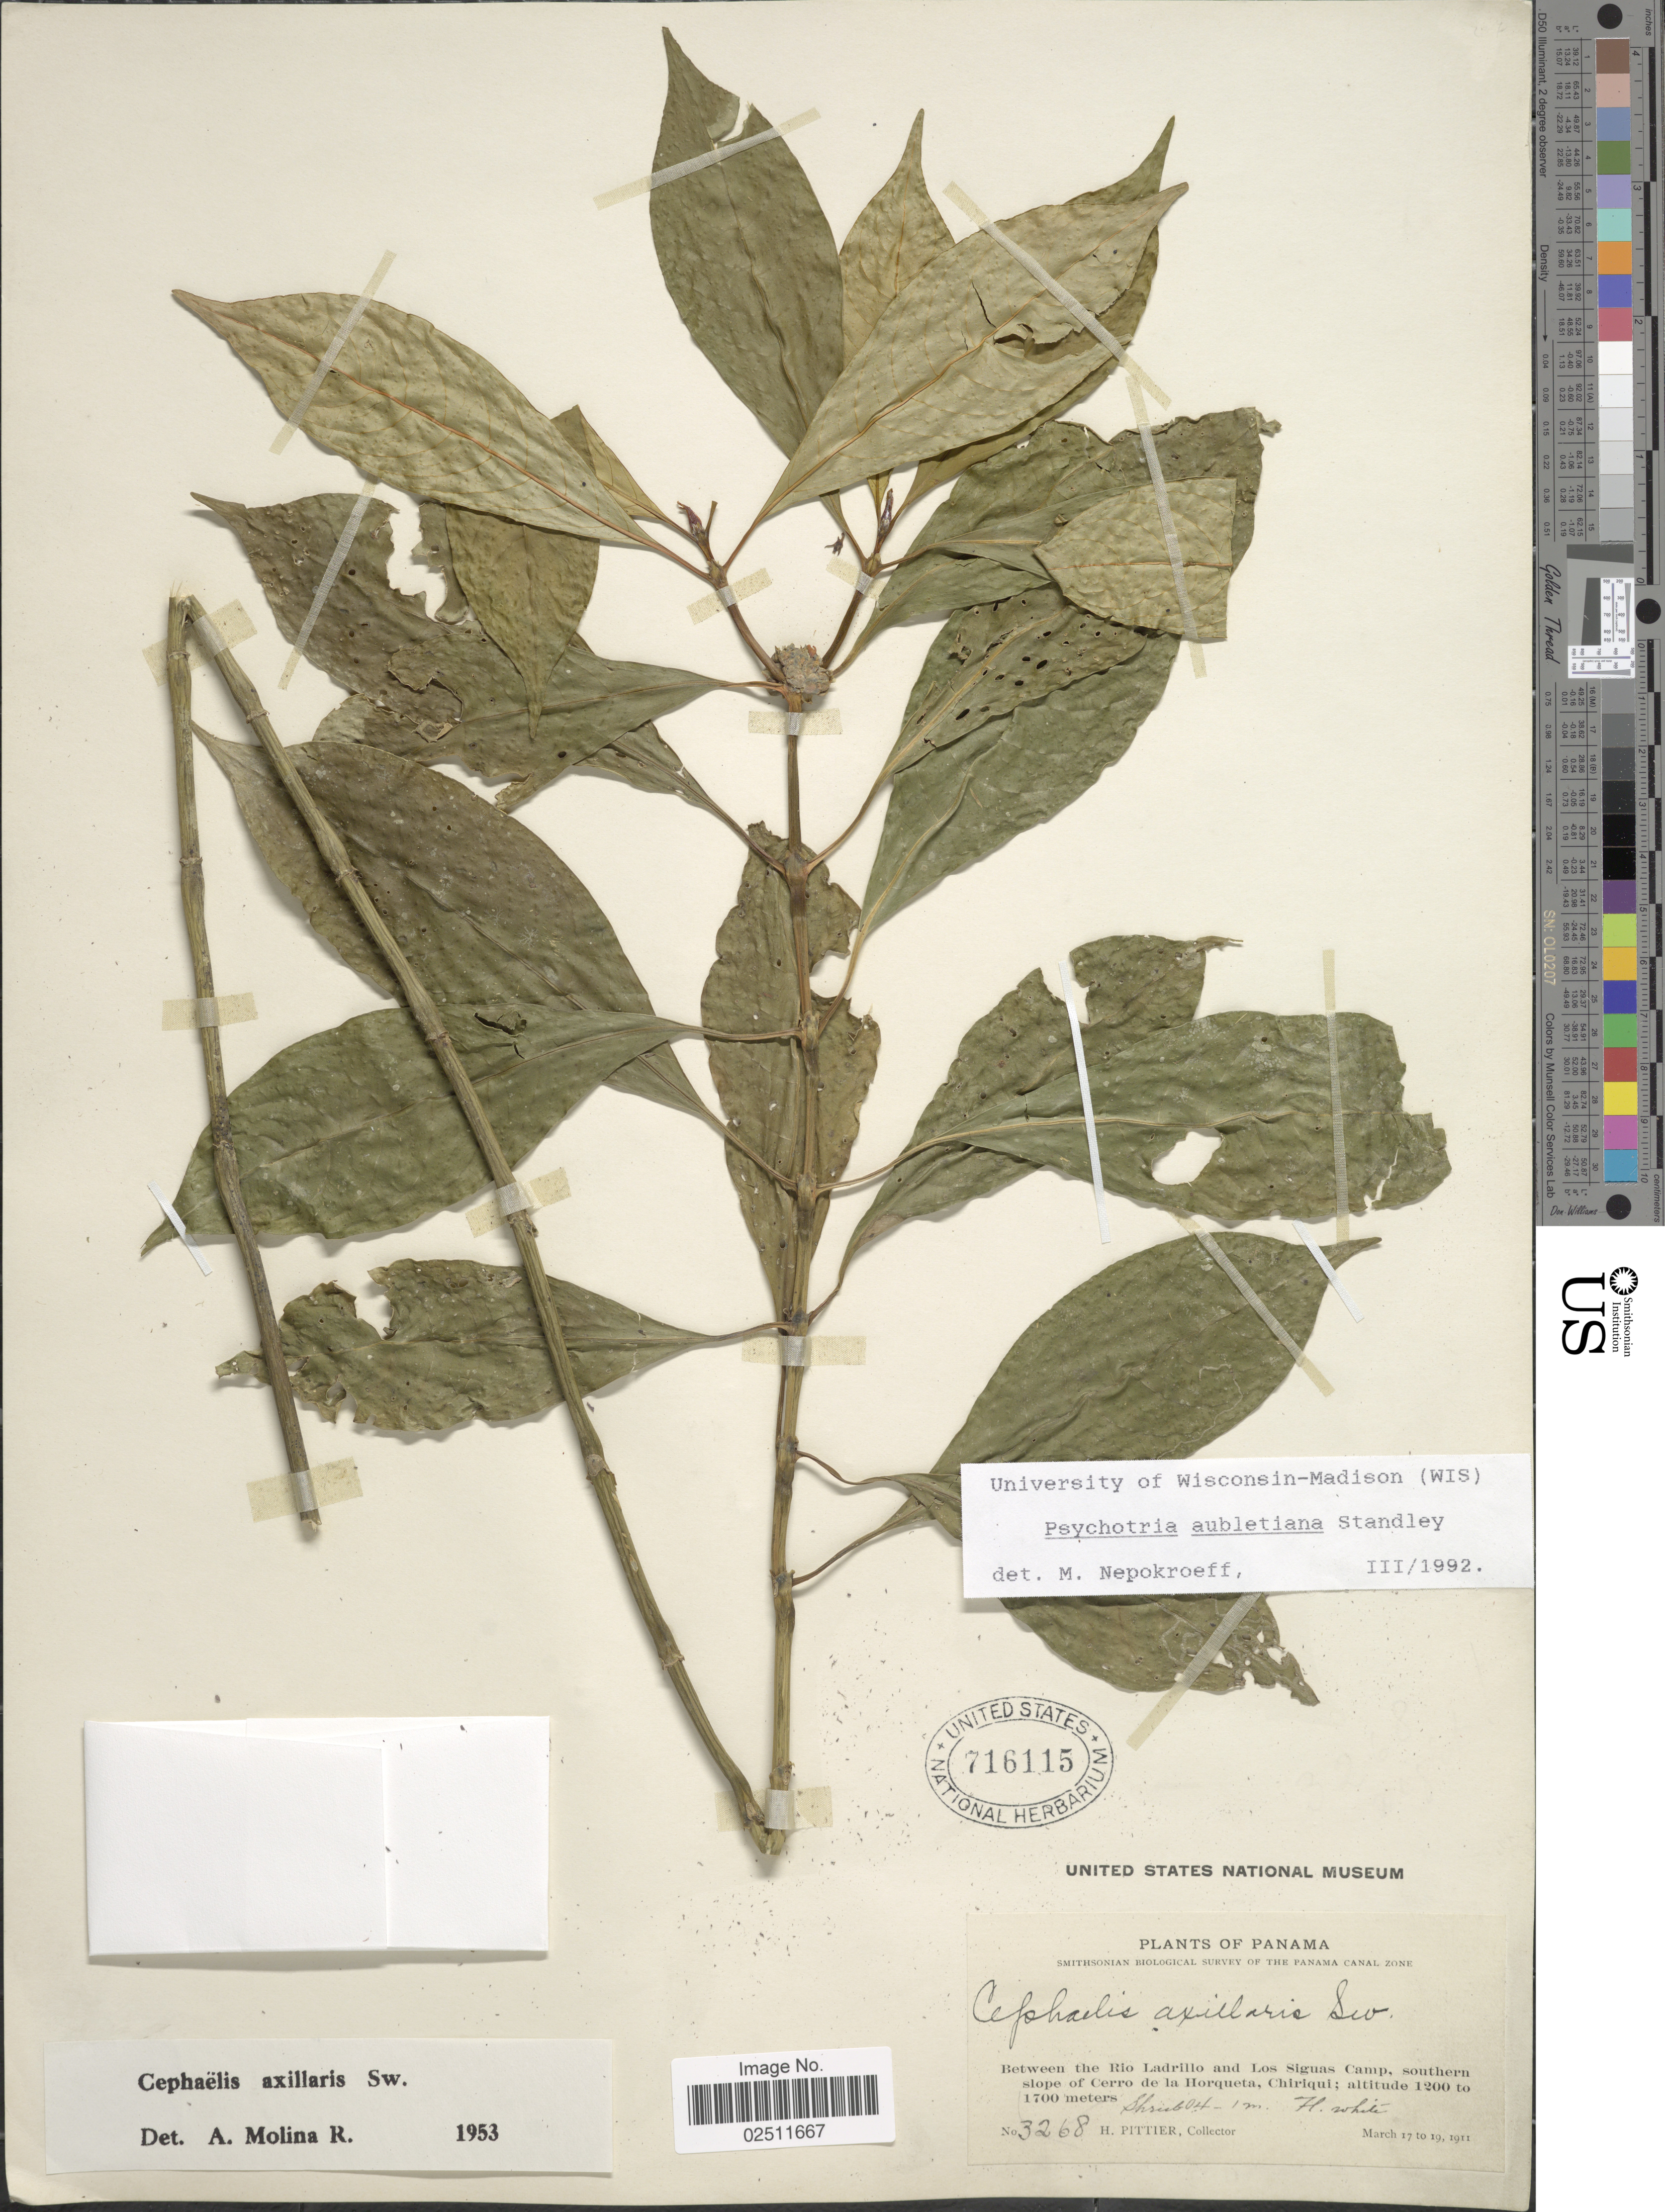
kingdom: Plantae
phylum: Tracheophyta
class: Magnoliopsida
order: Gentianales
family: Rubiaceae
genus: Psychotria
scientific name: Psychotria aubletiana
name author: Steyerm.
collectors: H. F. Pittier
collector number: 3268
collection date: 1911-03-17/1911-03-19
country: Panama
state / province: Chiriqui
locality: Between the Rio Ladrillo and Los Siguas Camp, southern slope of Cerro de la Horqueta.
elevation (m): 1200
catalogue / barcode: US 716115